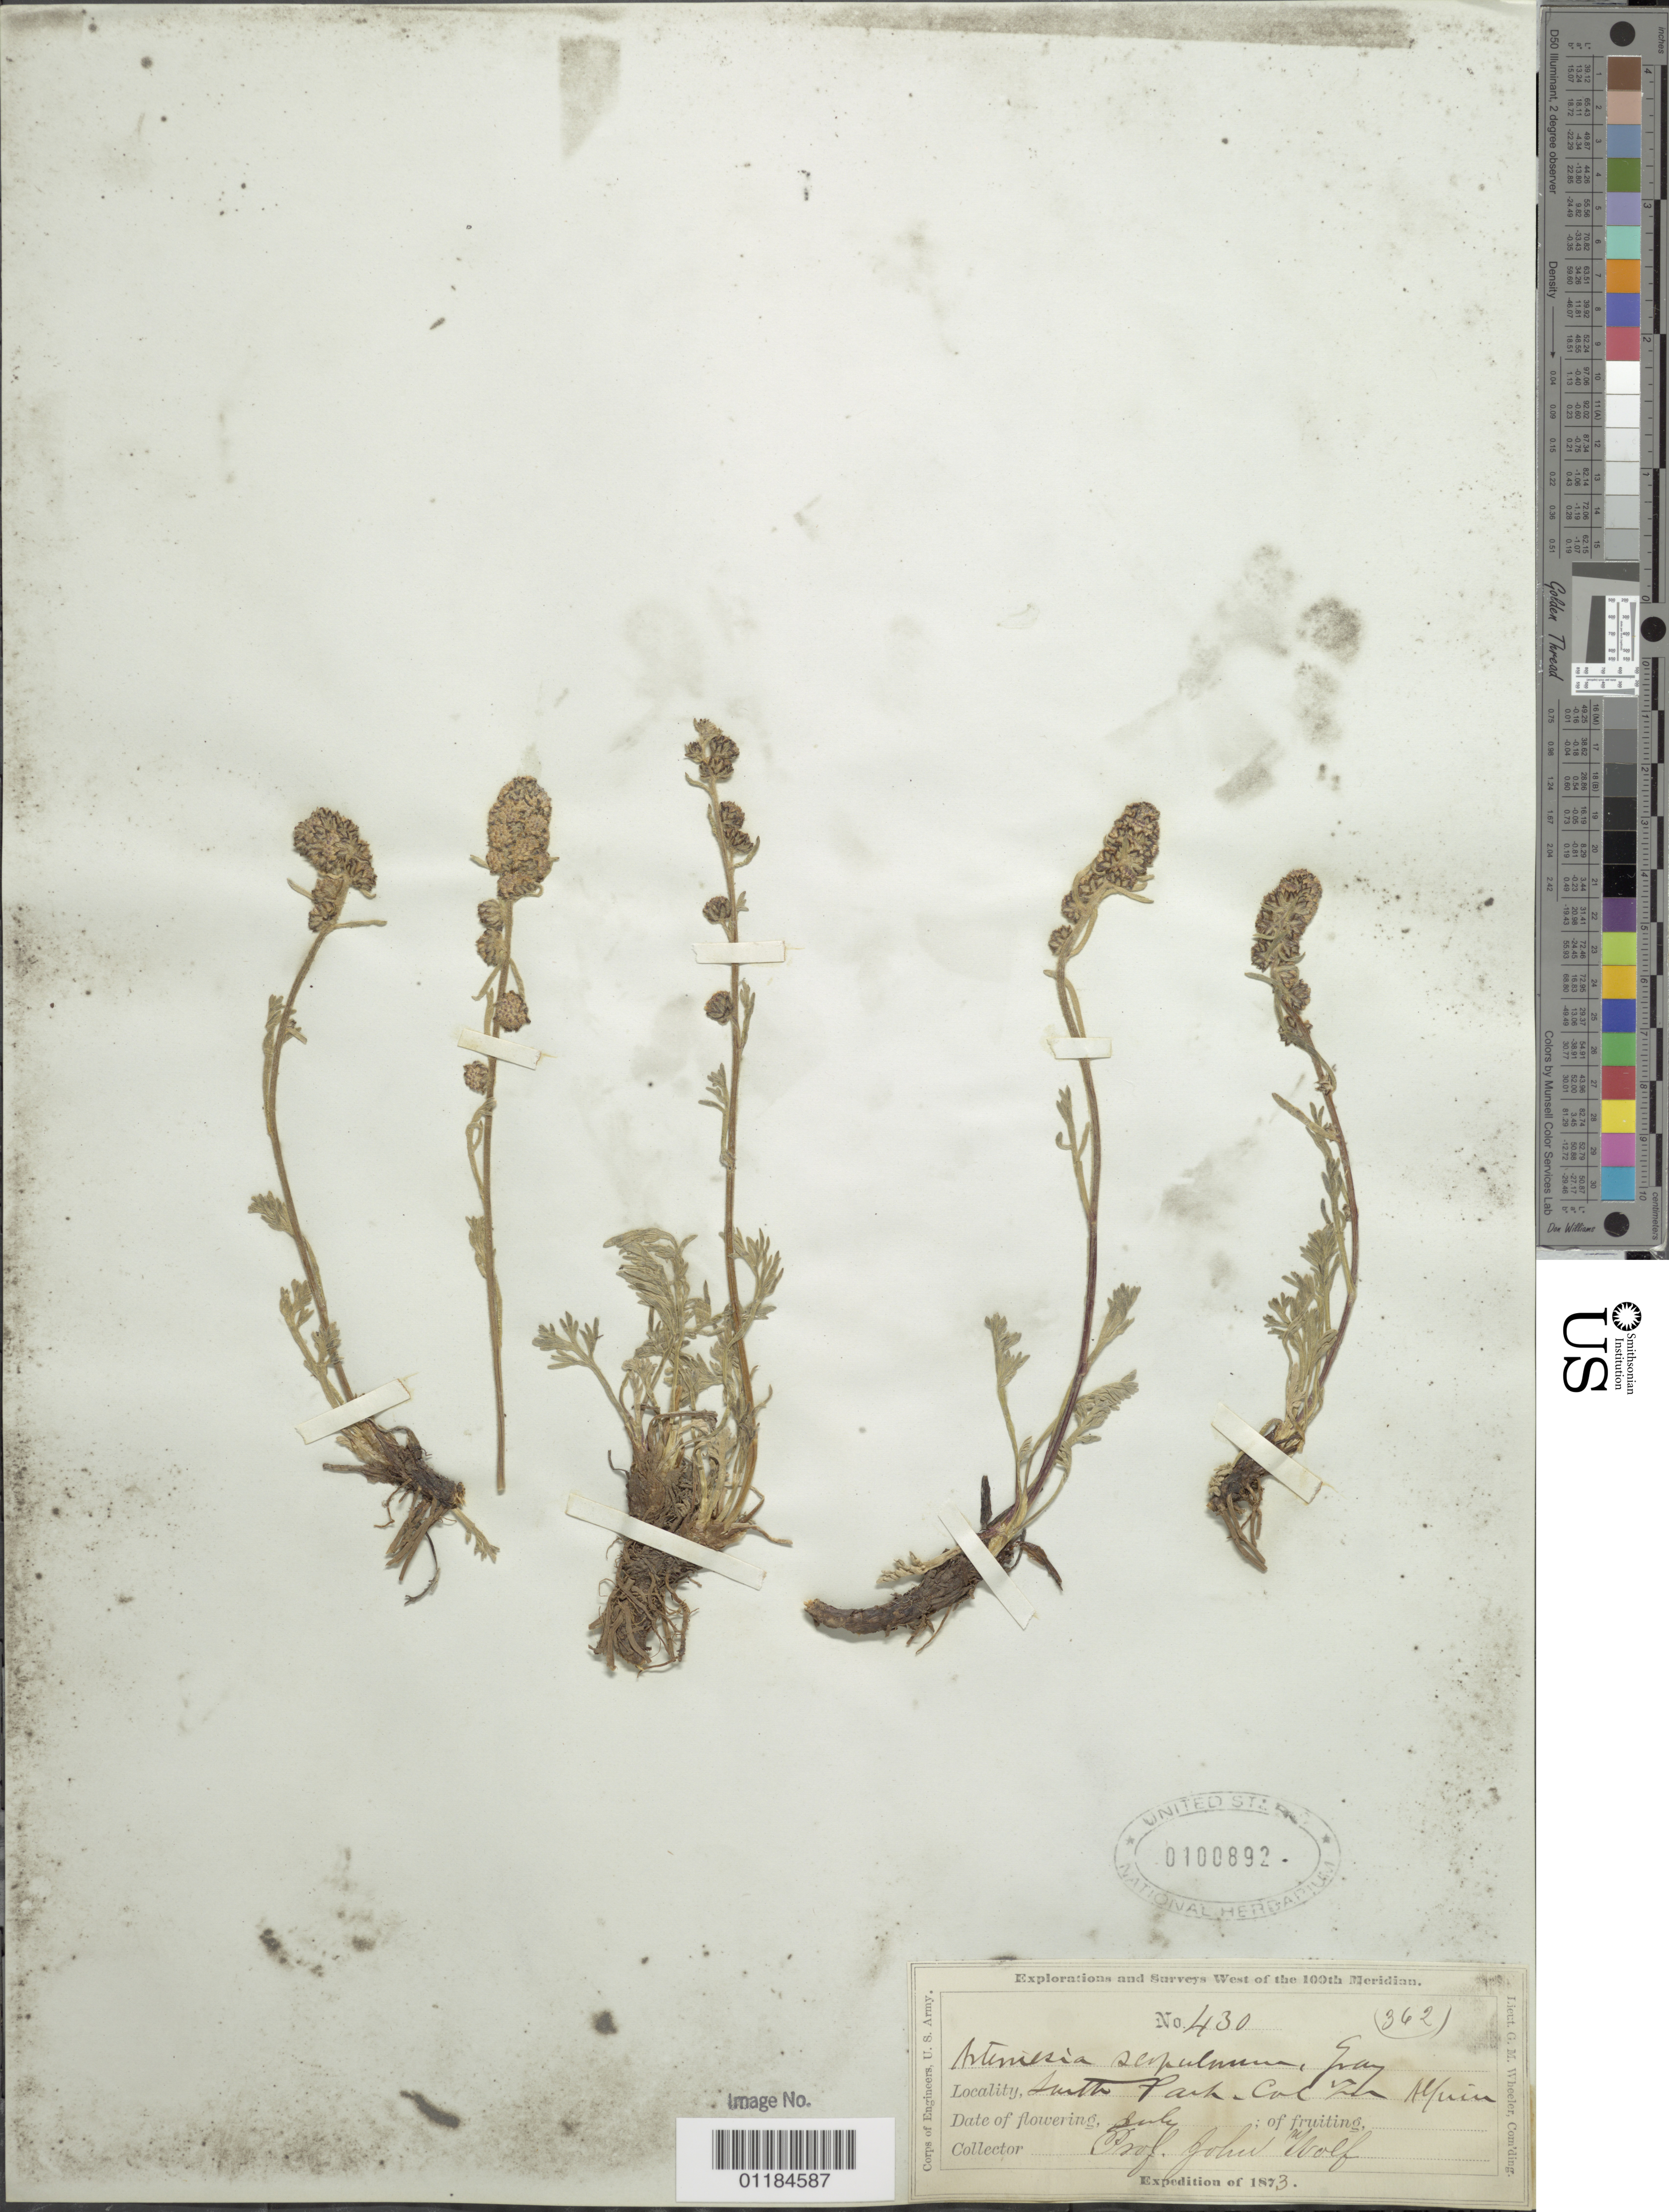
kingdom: Plantae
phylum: Tracheophyta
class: Magnoliopsida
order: Asterales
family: Asteraceae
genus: Artemisia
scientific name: Artemisia scopulorum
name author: A. Gray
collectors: J. Wolf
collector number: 430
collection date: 1873-07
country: United States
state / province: Colorado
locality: South Park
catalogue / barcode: US 100892